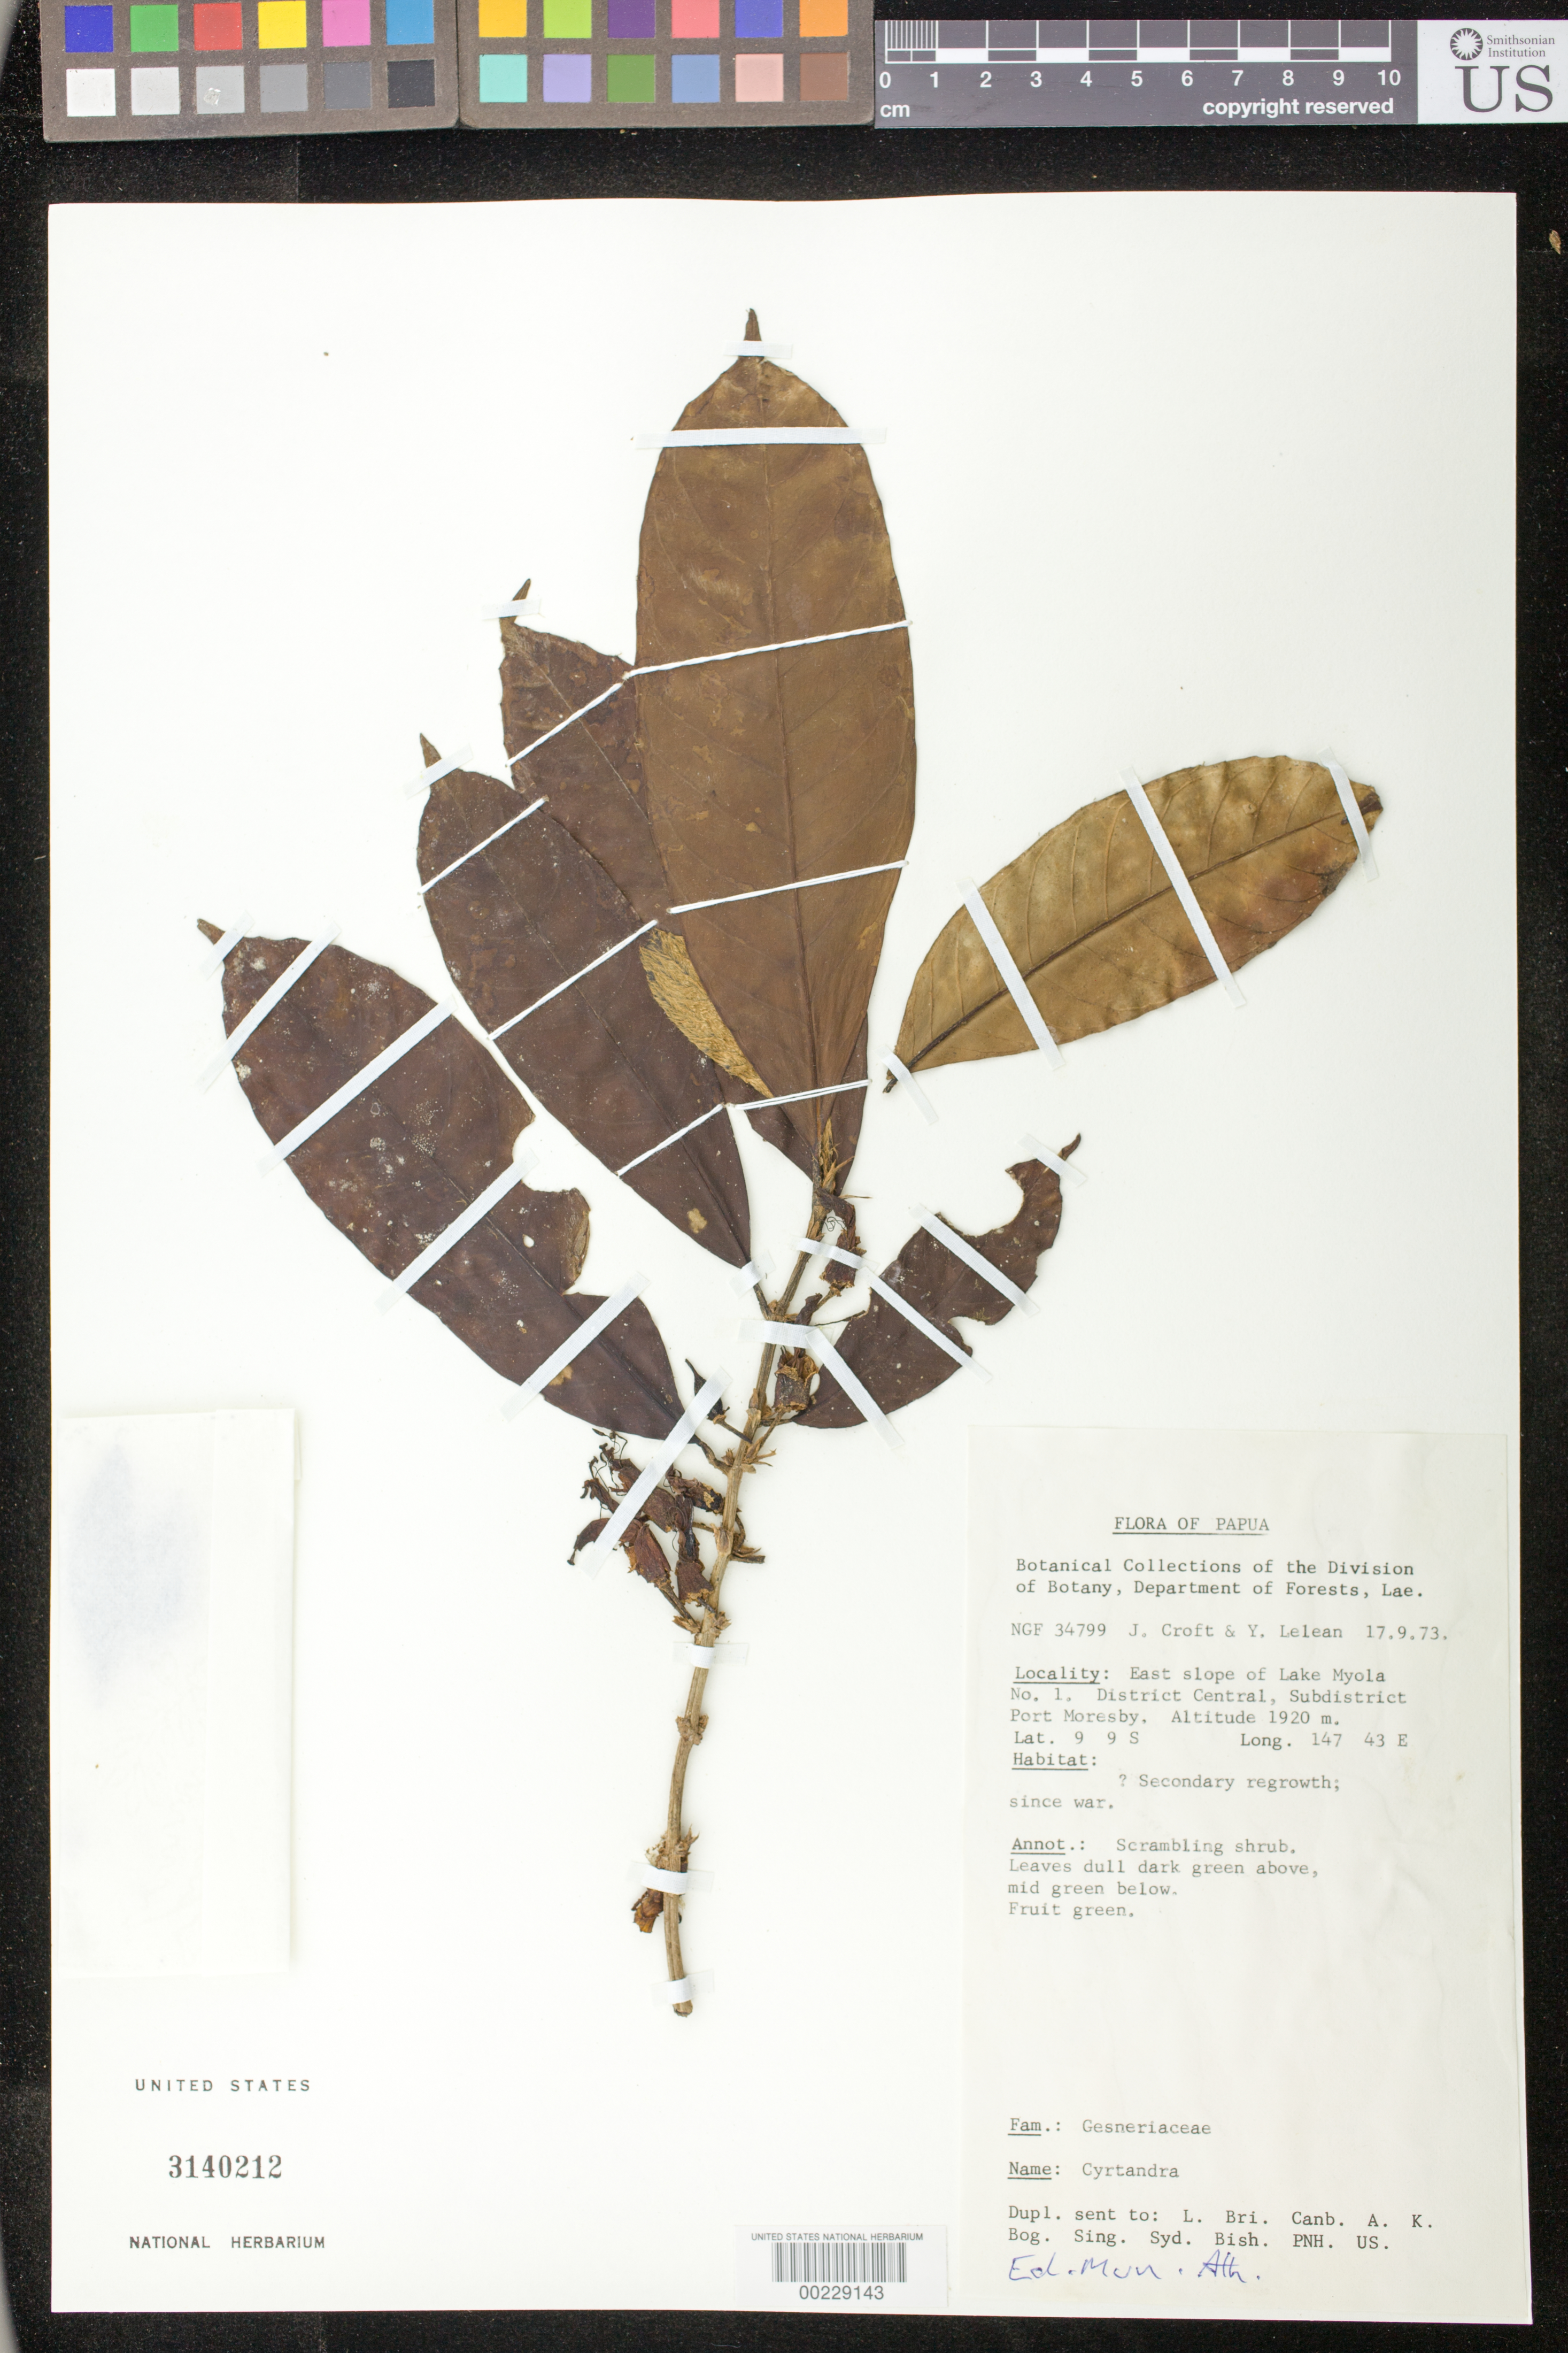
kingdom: Plantae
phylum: Tracheophyta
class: Magnoliopsida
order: Lamiales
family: Gesneriaceae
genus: Cyrtandra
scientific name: Cyrtandra sp.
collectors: J. Croft & Y. Lelean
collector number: NGF 34799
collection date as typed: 17 Sep 1973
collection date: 1973-09-17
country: Papua New Guinea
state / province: Central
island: New Guinea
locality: East slope of lake myola no 1, district central, subdistrict port moresby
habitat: ? secondary regrowth, since war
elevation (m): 1920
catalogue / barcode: US 3140212